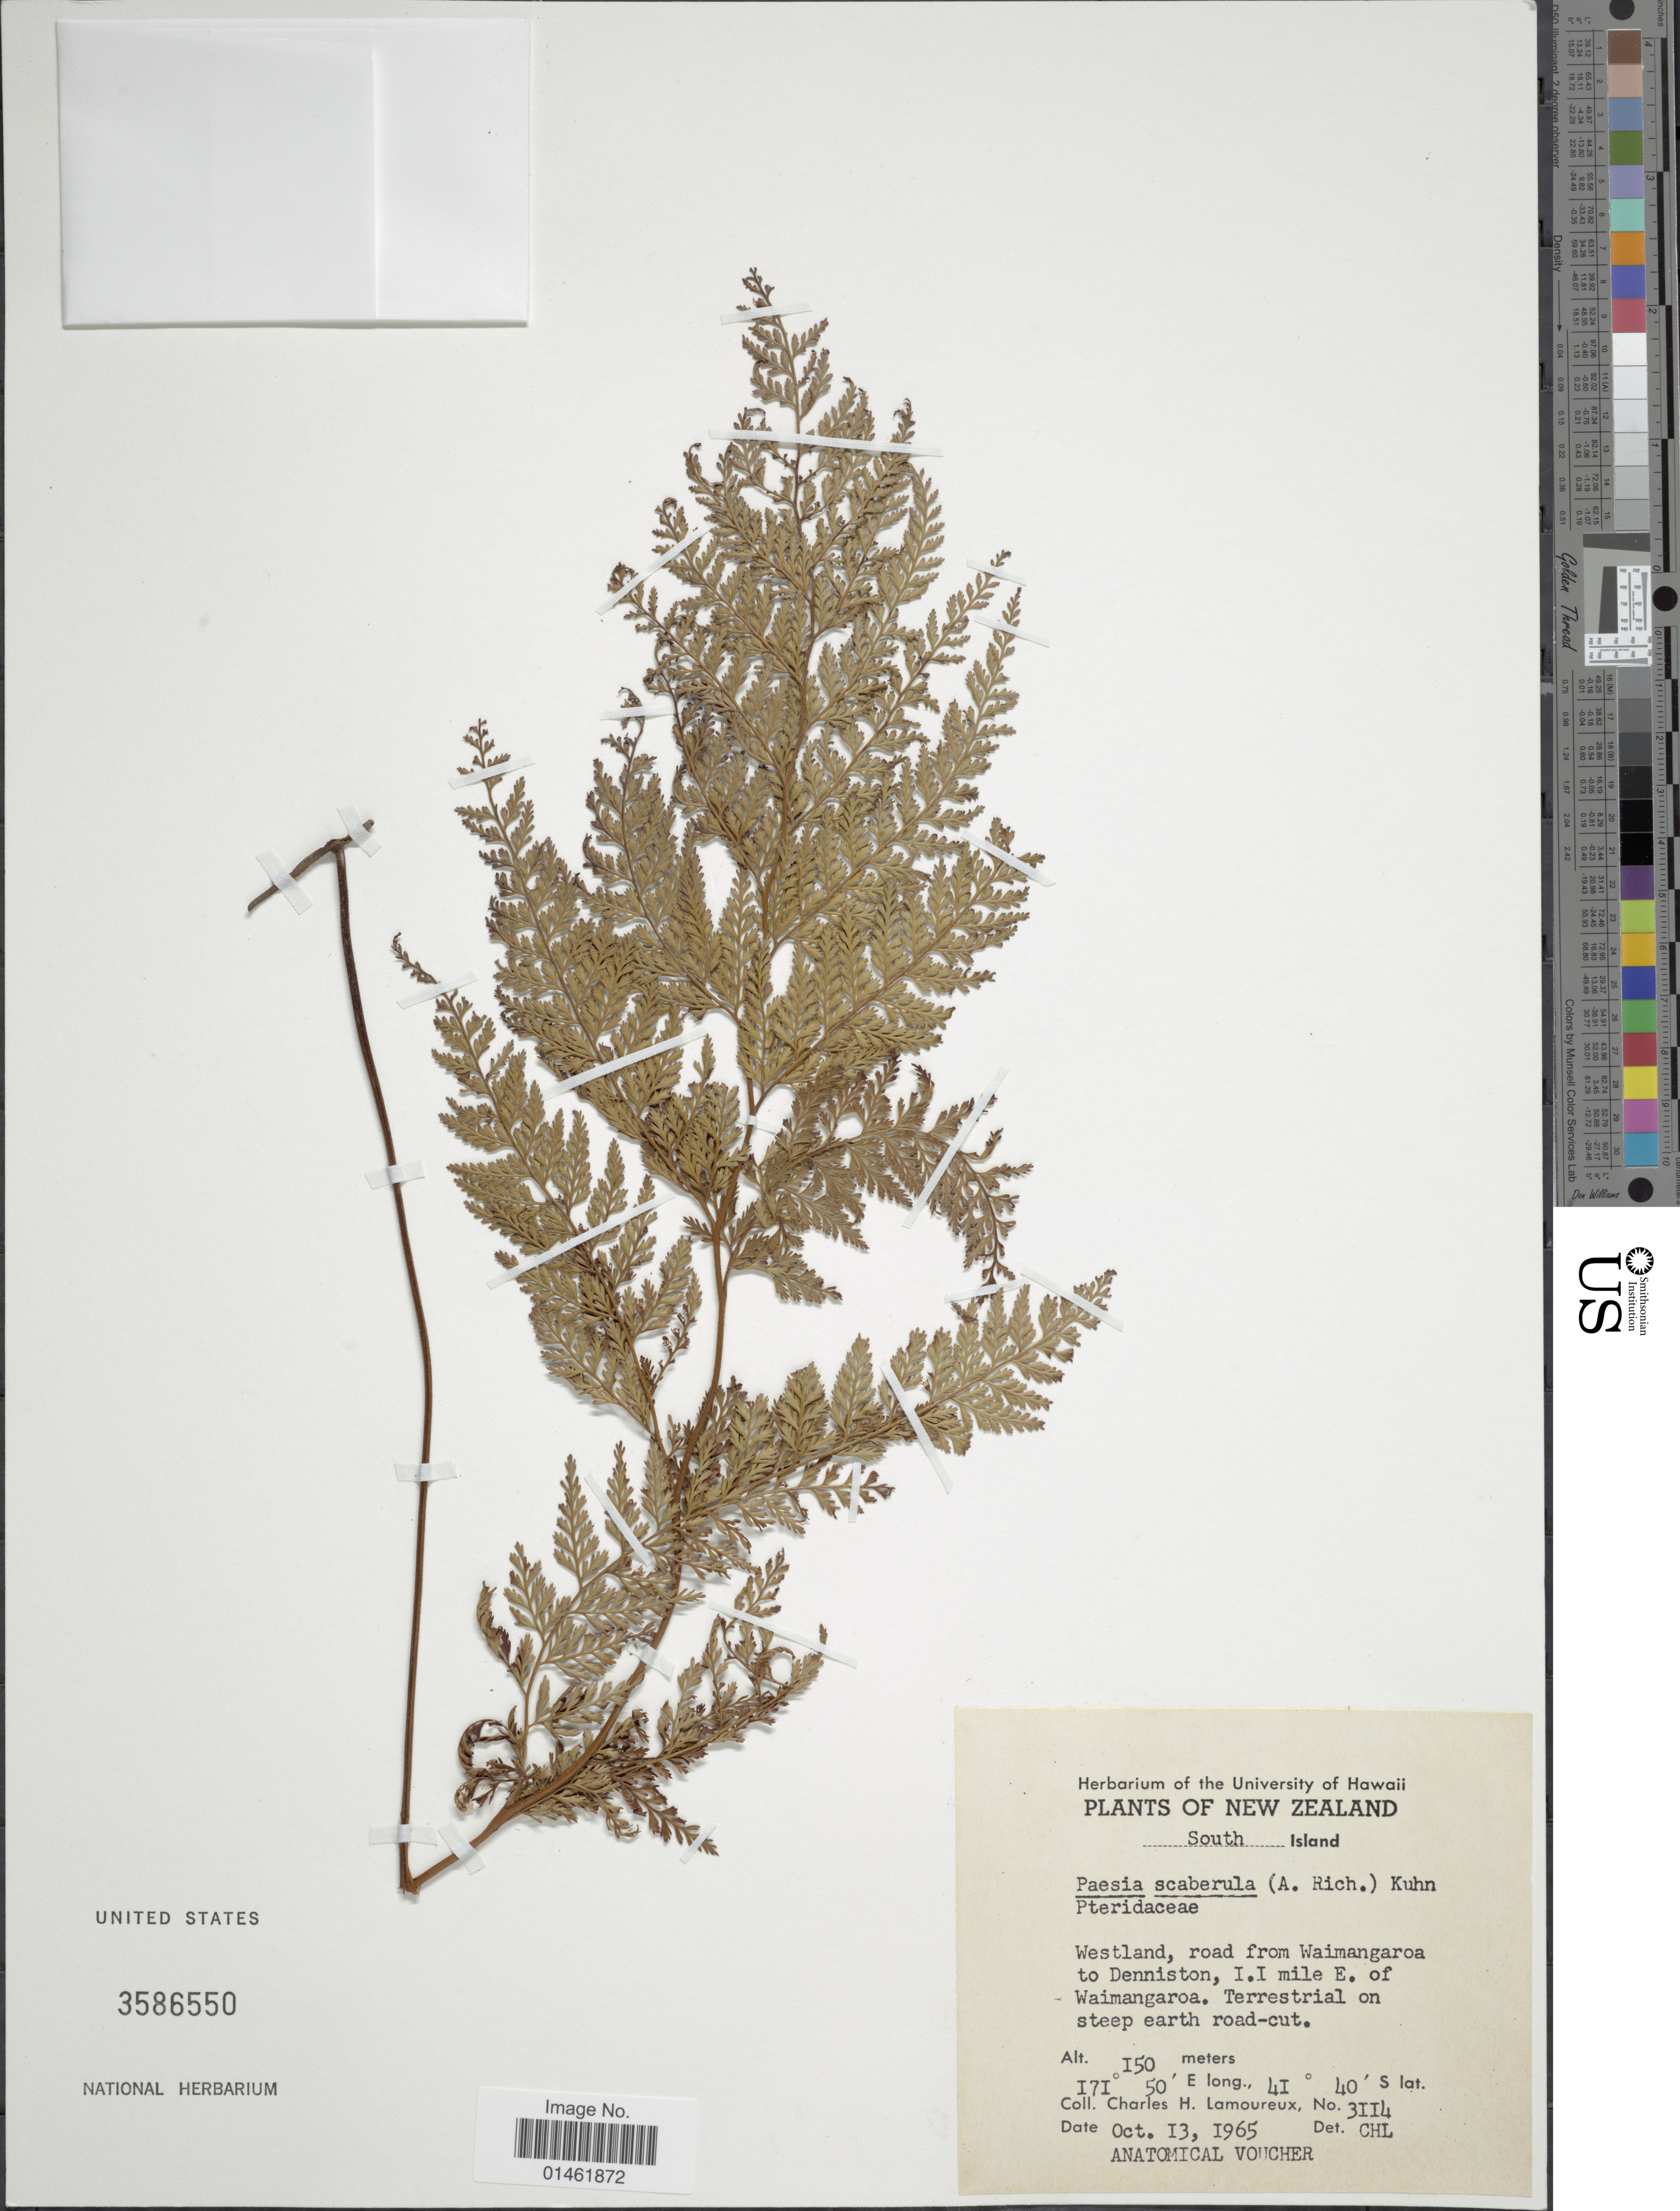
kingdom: Plantae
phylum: Tracheophyta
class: Polypodiopsida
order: Polypodiales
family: Dennstaedtiaceae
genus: Paesia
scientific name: Paesia scaberula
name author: Kuhn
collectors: C. H. Lamoureux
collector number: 3114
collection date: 1965-10-13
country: New Zealand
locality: South Island, Westland, road from Waimangaroa to Denniston, 1.1 mile E. of Waimangarao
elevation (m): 150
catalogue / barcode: US 3586550